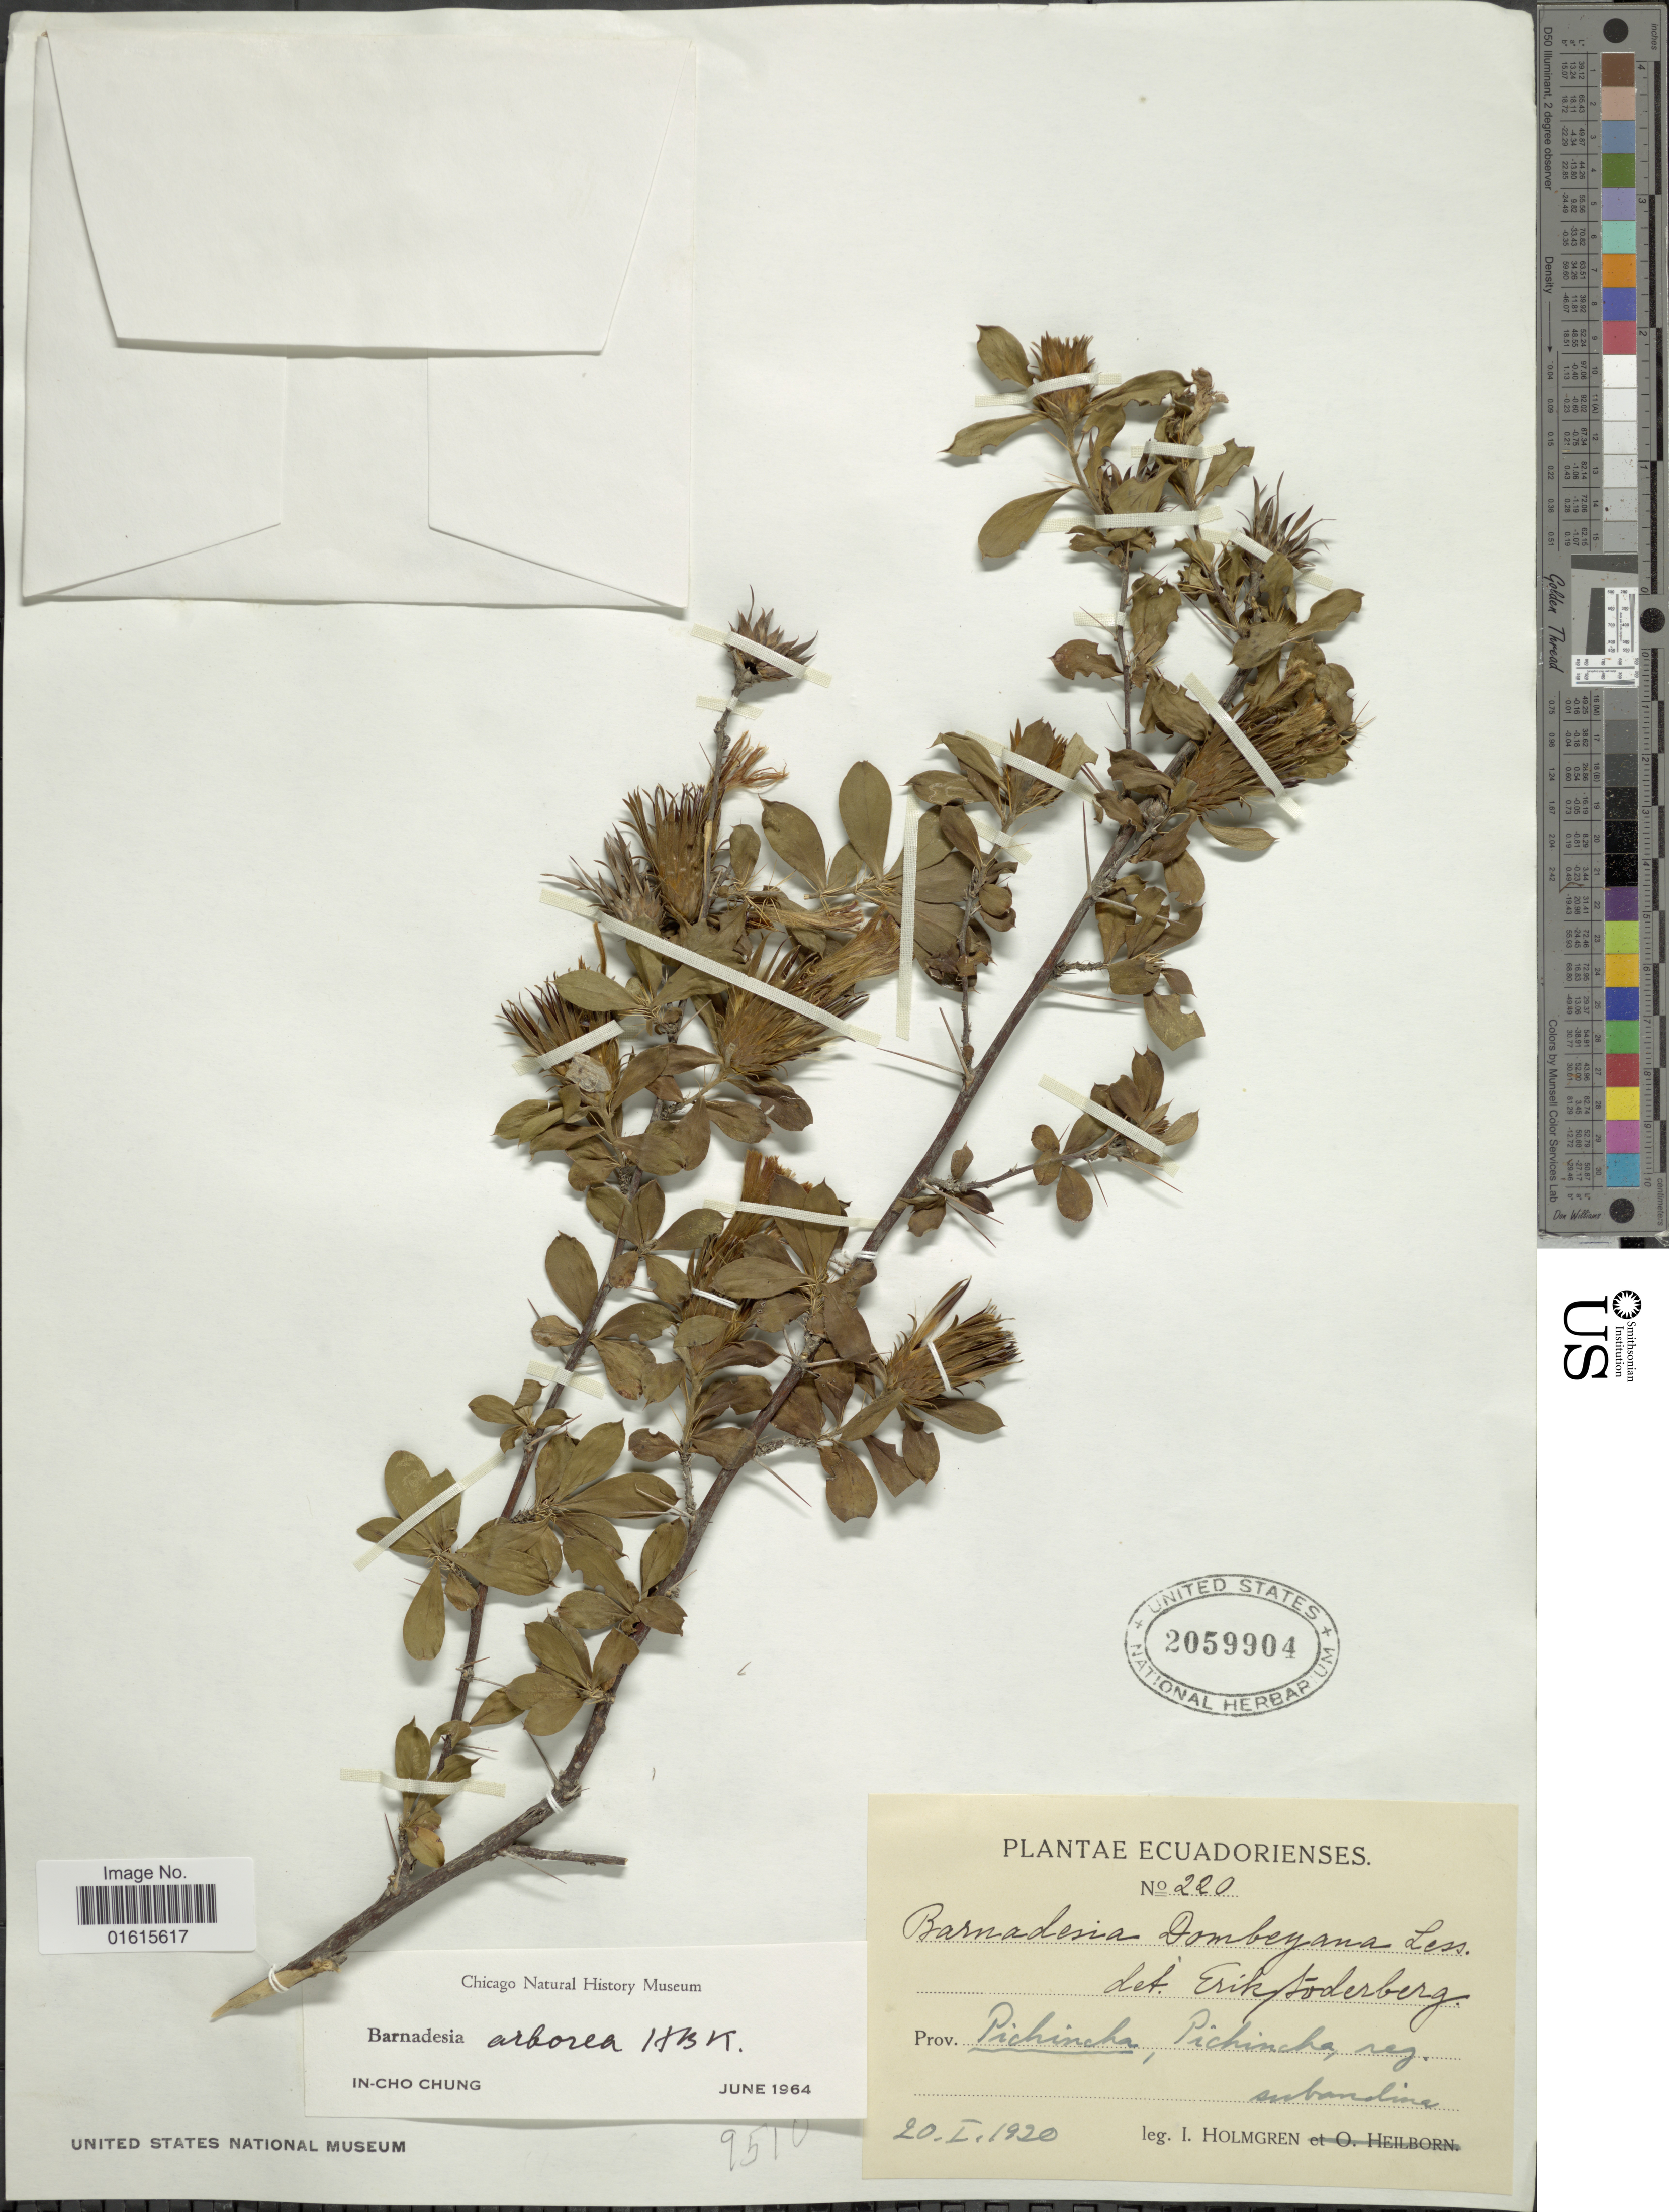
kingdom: Plantae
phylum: Tracheophyta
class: Magnoliopsida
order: Asterales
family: Asteraceae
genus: Barnadesia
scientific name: Barnadesia arborea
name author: Kunth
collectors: I. Holmgren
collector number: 220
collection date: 1920-01-20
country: Ecuador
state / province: Pichincha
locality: Pichincha reg, subandine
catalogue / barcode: US 2059904